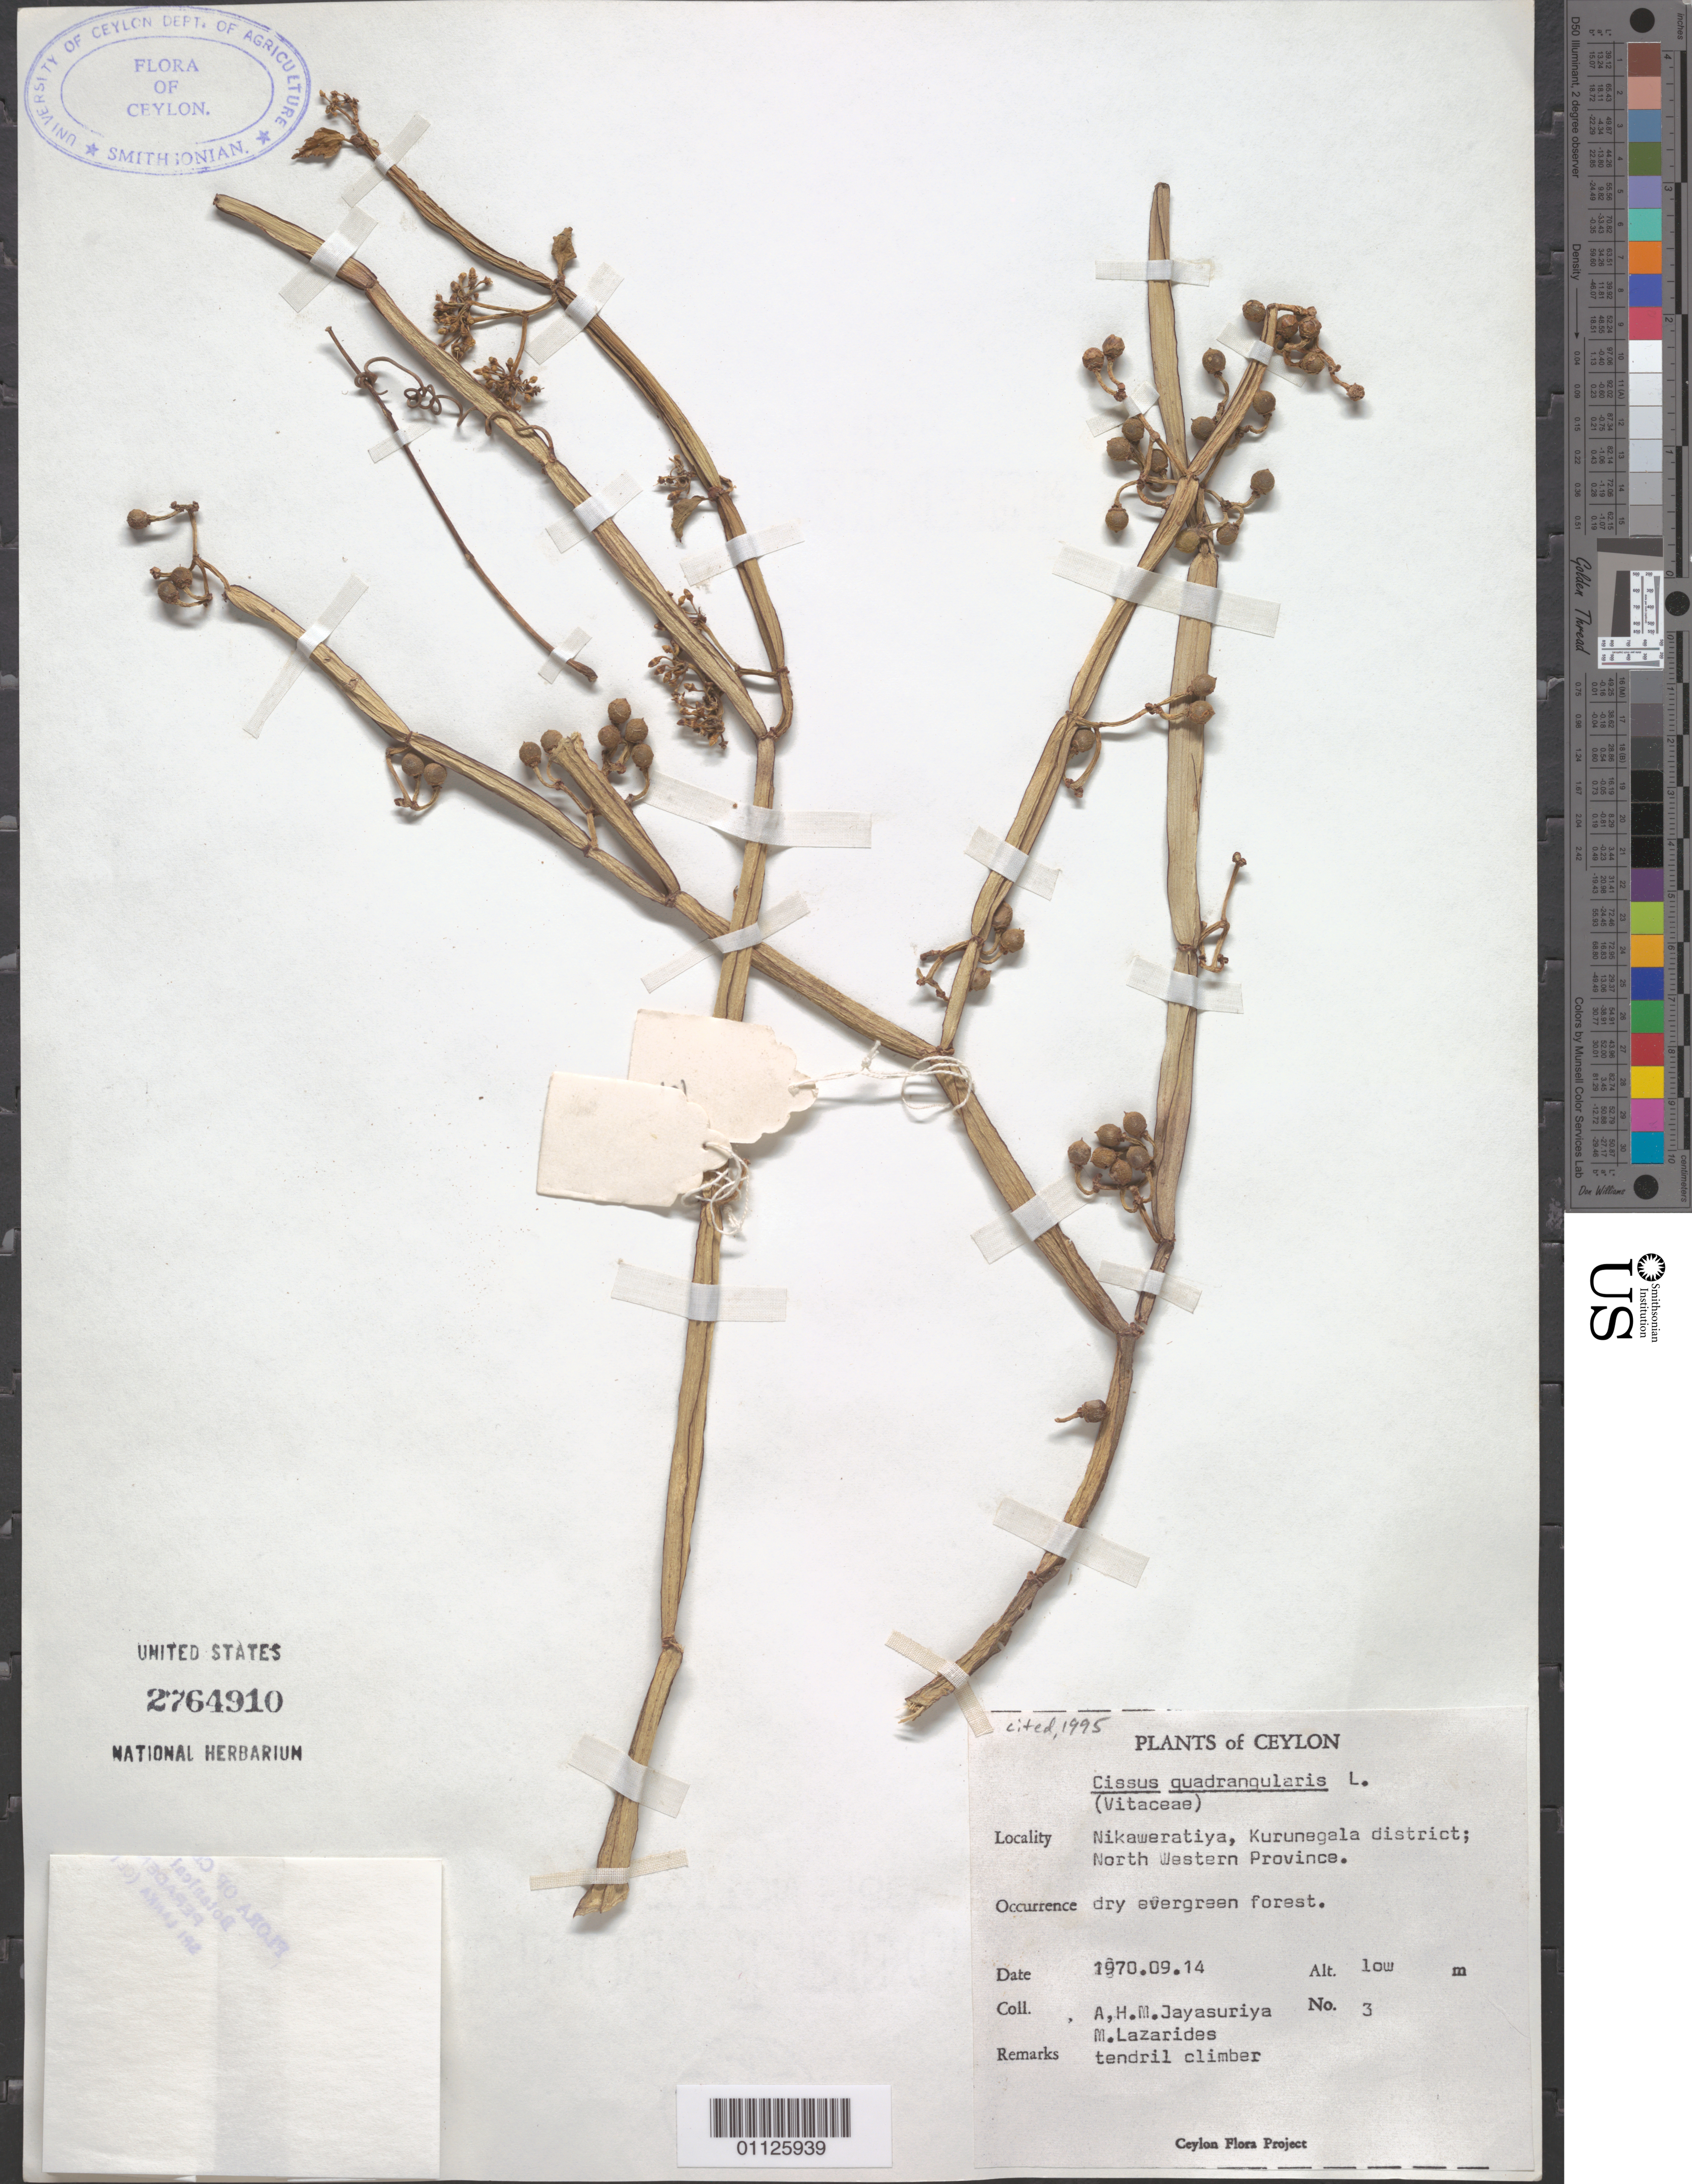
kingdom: Plantae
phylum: Tracheophyta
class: Magnoliopsida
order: Vitales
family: Vitaceae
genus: Cissus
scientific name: Cissus quadrangularis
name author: L.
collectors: A. H. Jayasuriya & M. Lazarides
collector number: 3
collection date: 1970-09-14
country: Sri Lanka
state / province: North Western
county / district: Kurunegala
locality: Nikaweratiya.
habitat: Dry evergreen forest. Tendril climber.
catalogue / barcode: US 2764910